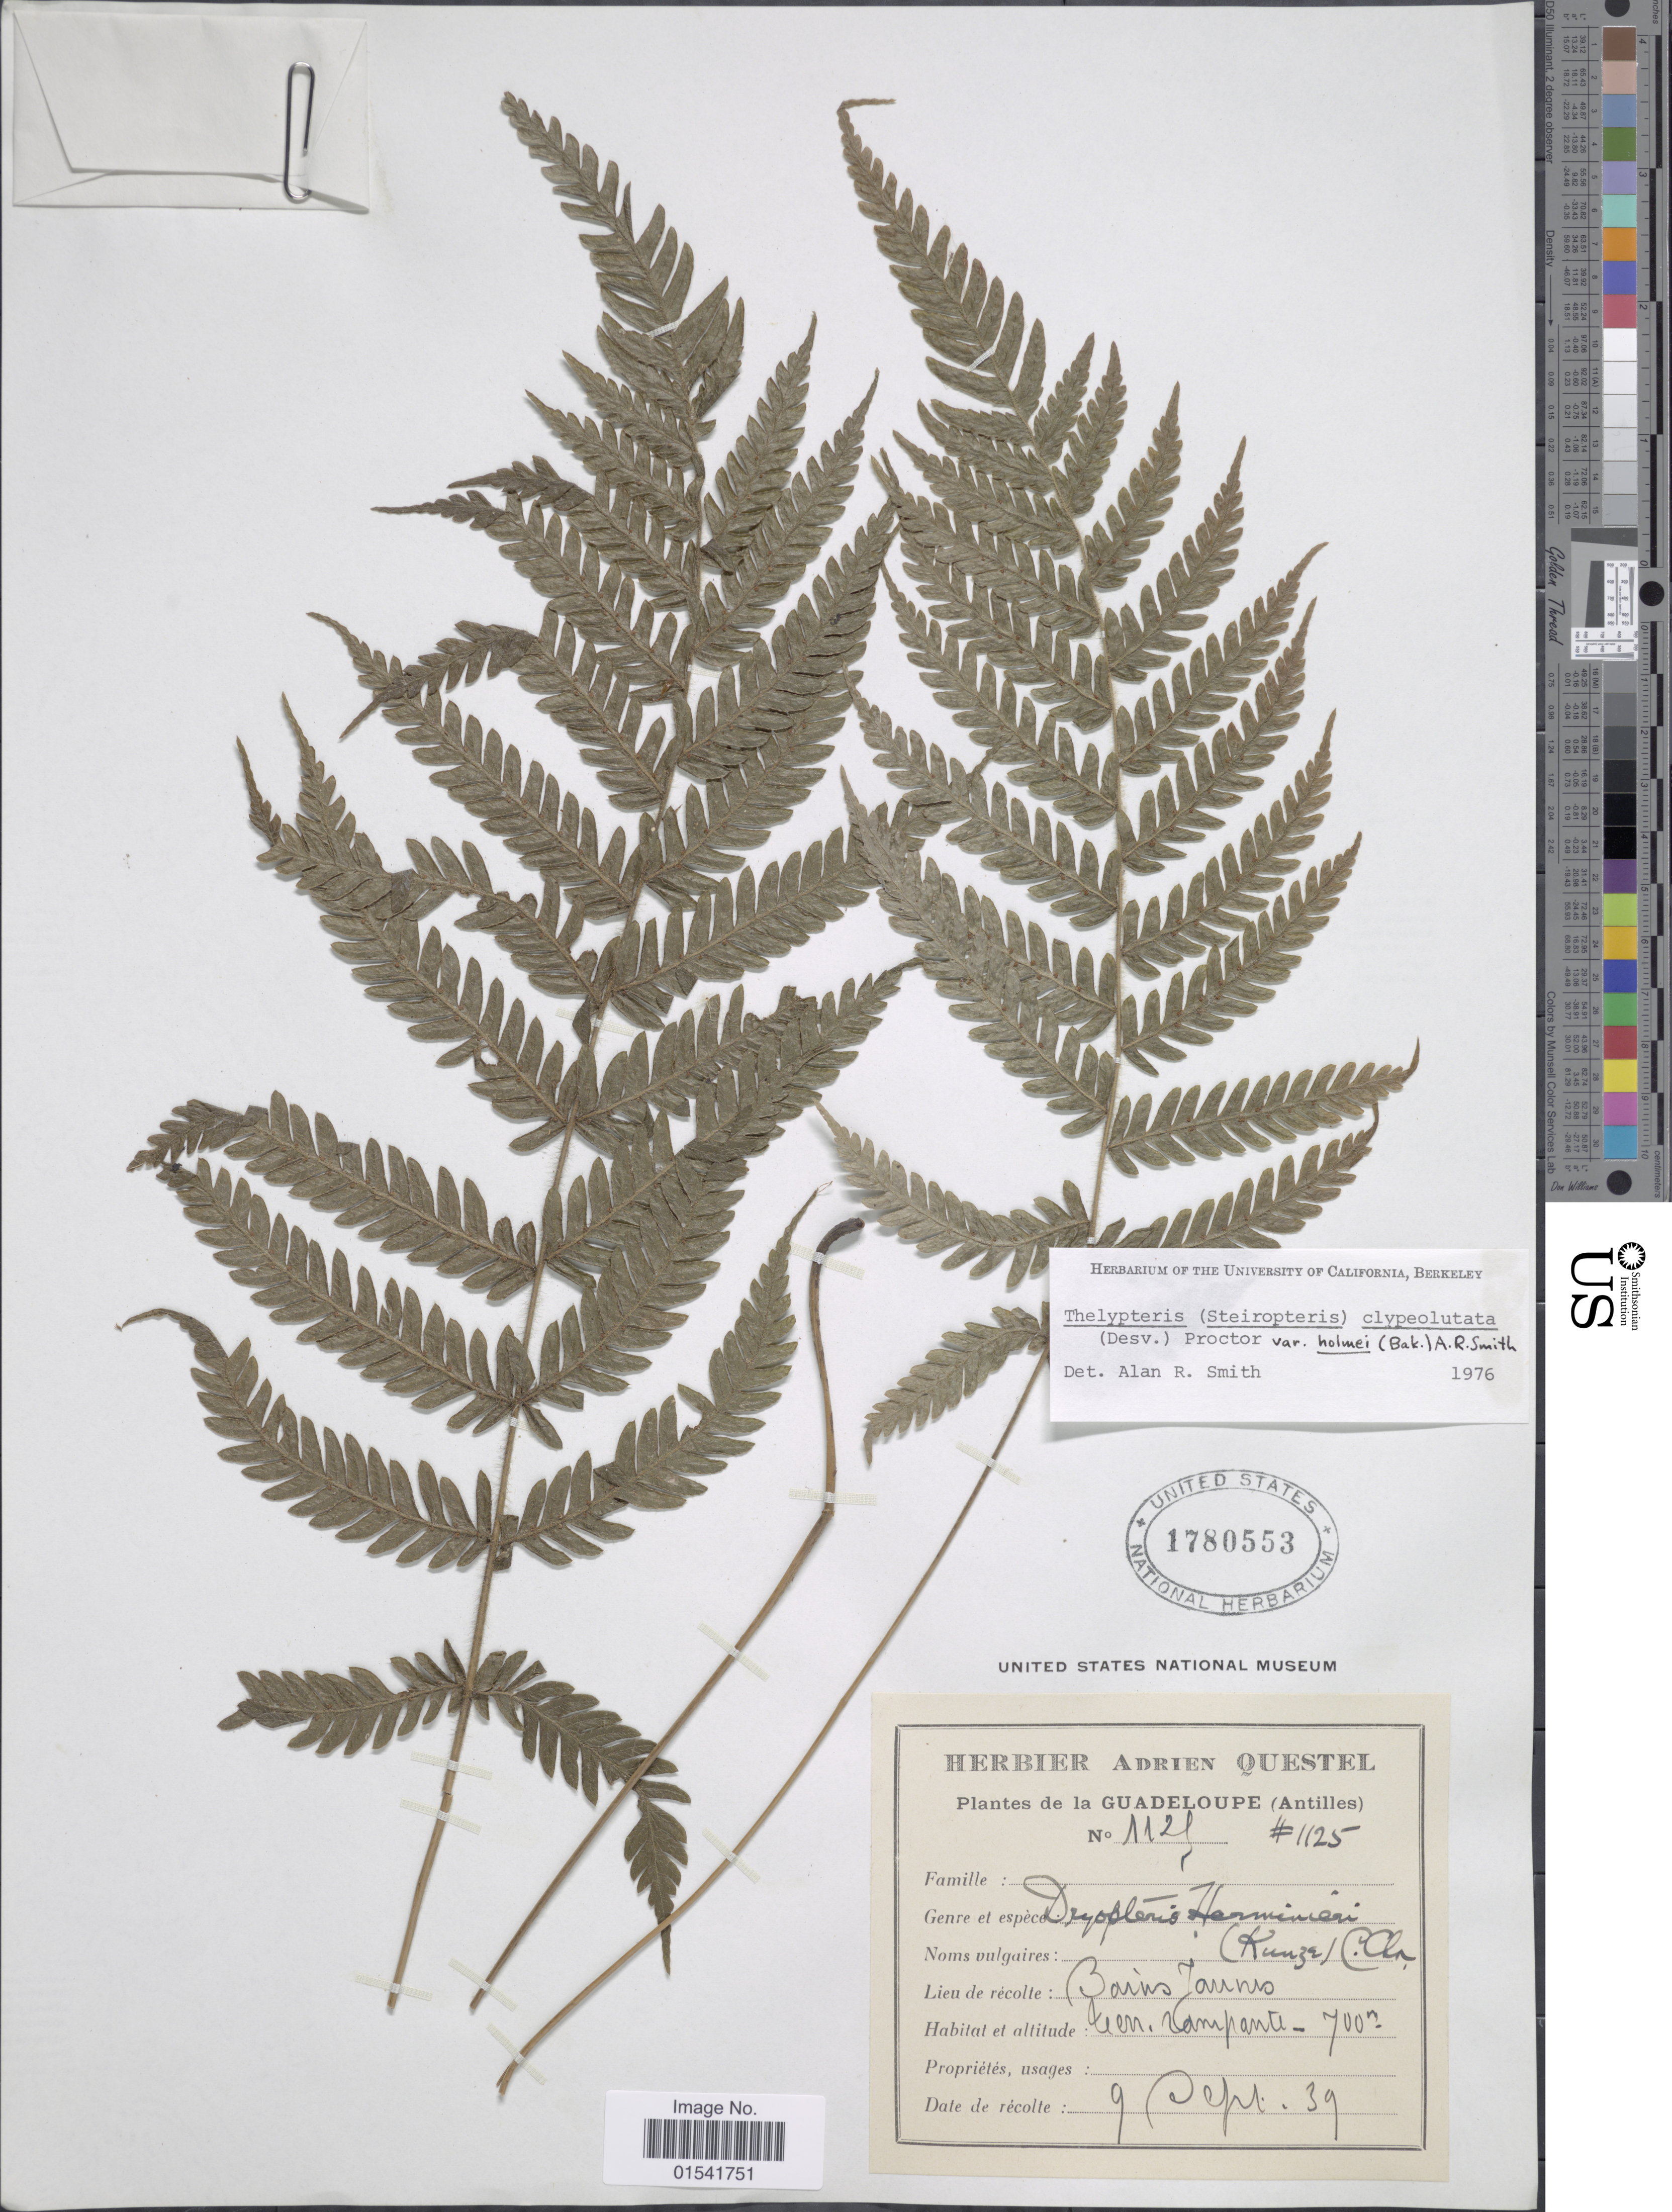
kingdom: Plantae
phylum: Tracheophyta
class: Polypodiopsida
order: Polypodiales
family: Thelypteridaceae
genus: Steiropteris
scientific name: Steiropteris clypeolutata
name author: (Desv.) Pic. Serm.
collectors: ex herb. A. Questal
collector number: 1125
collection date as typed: Transcribed d/m/y: 9/9/39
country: Guadeloupe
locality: (Antilles), Bains James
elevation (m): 700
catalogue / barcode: US 1780553